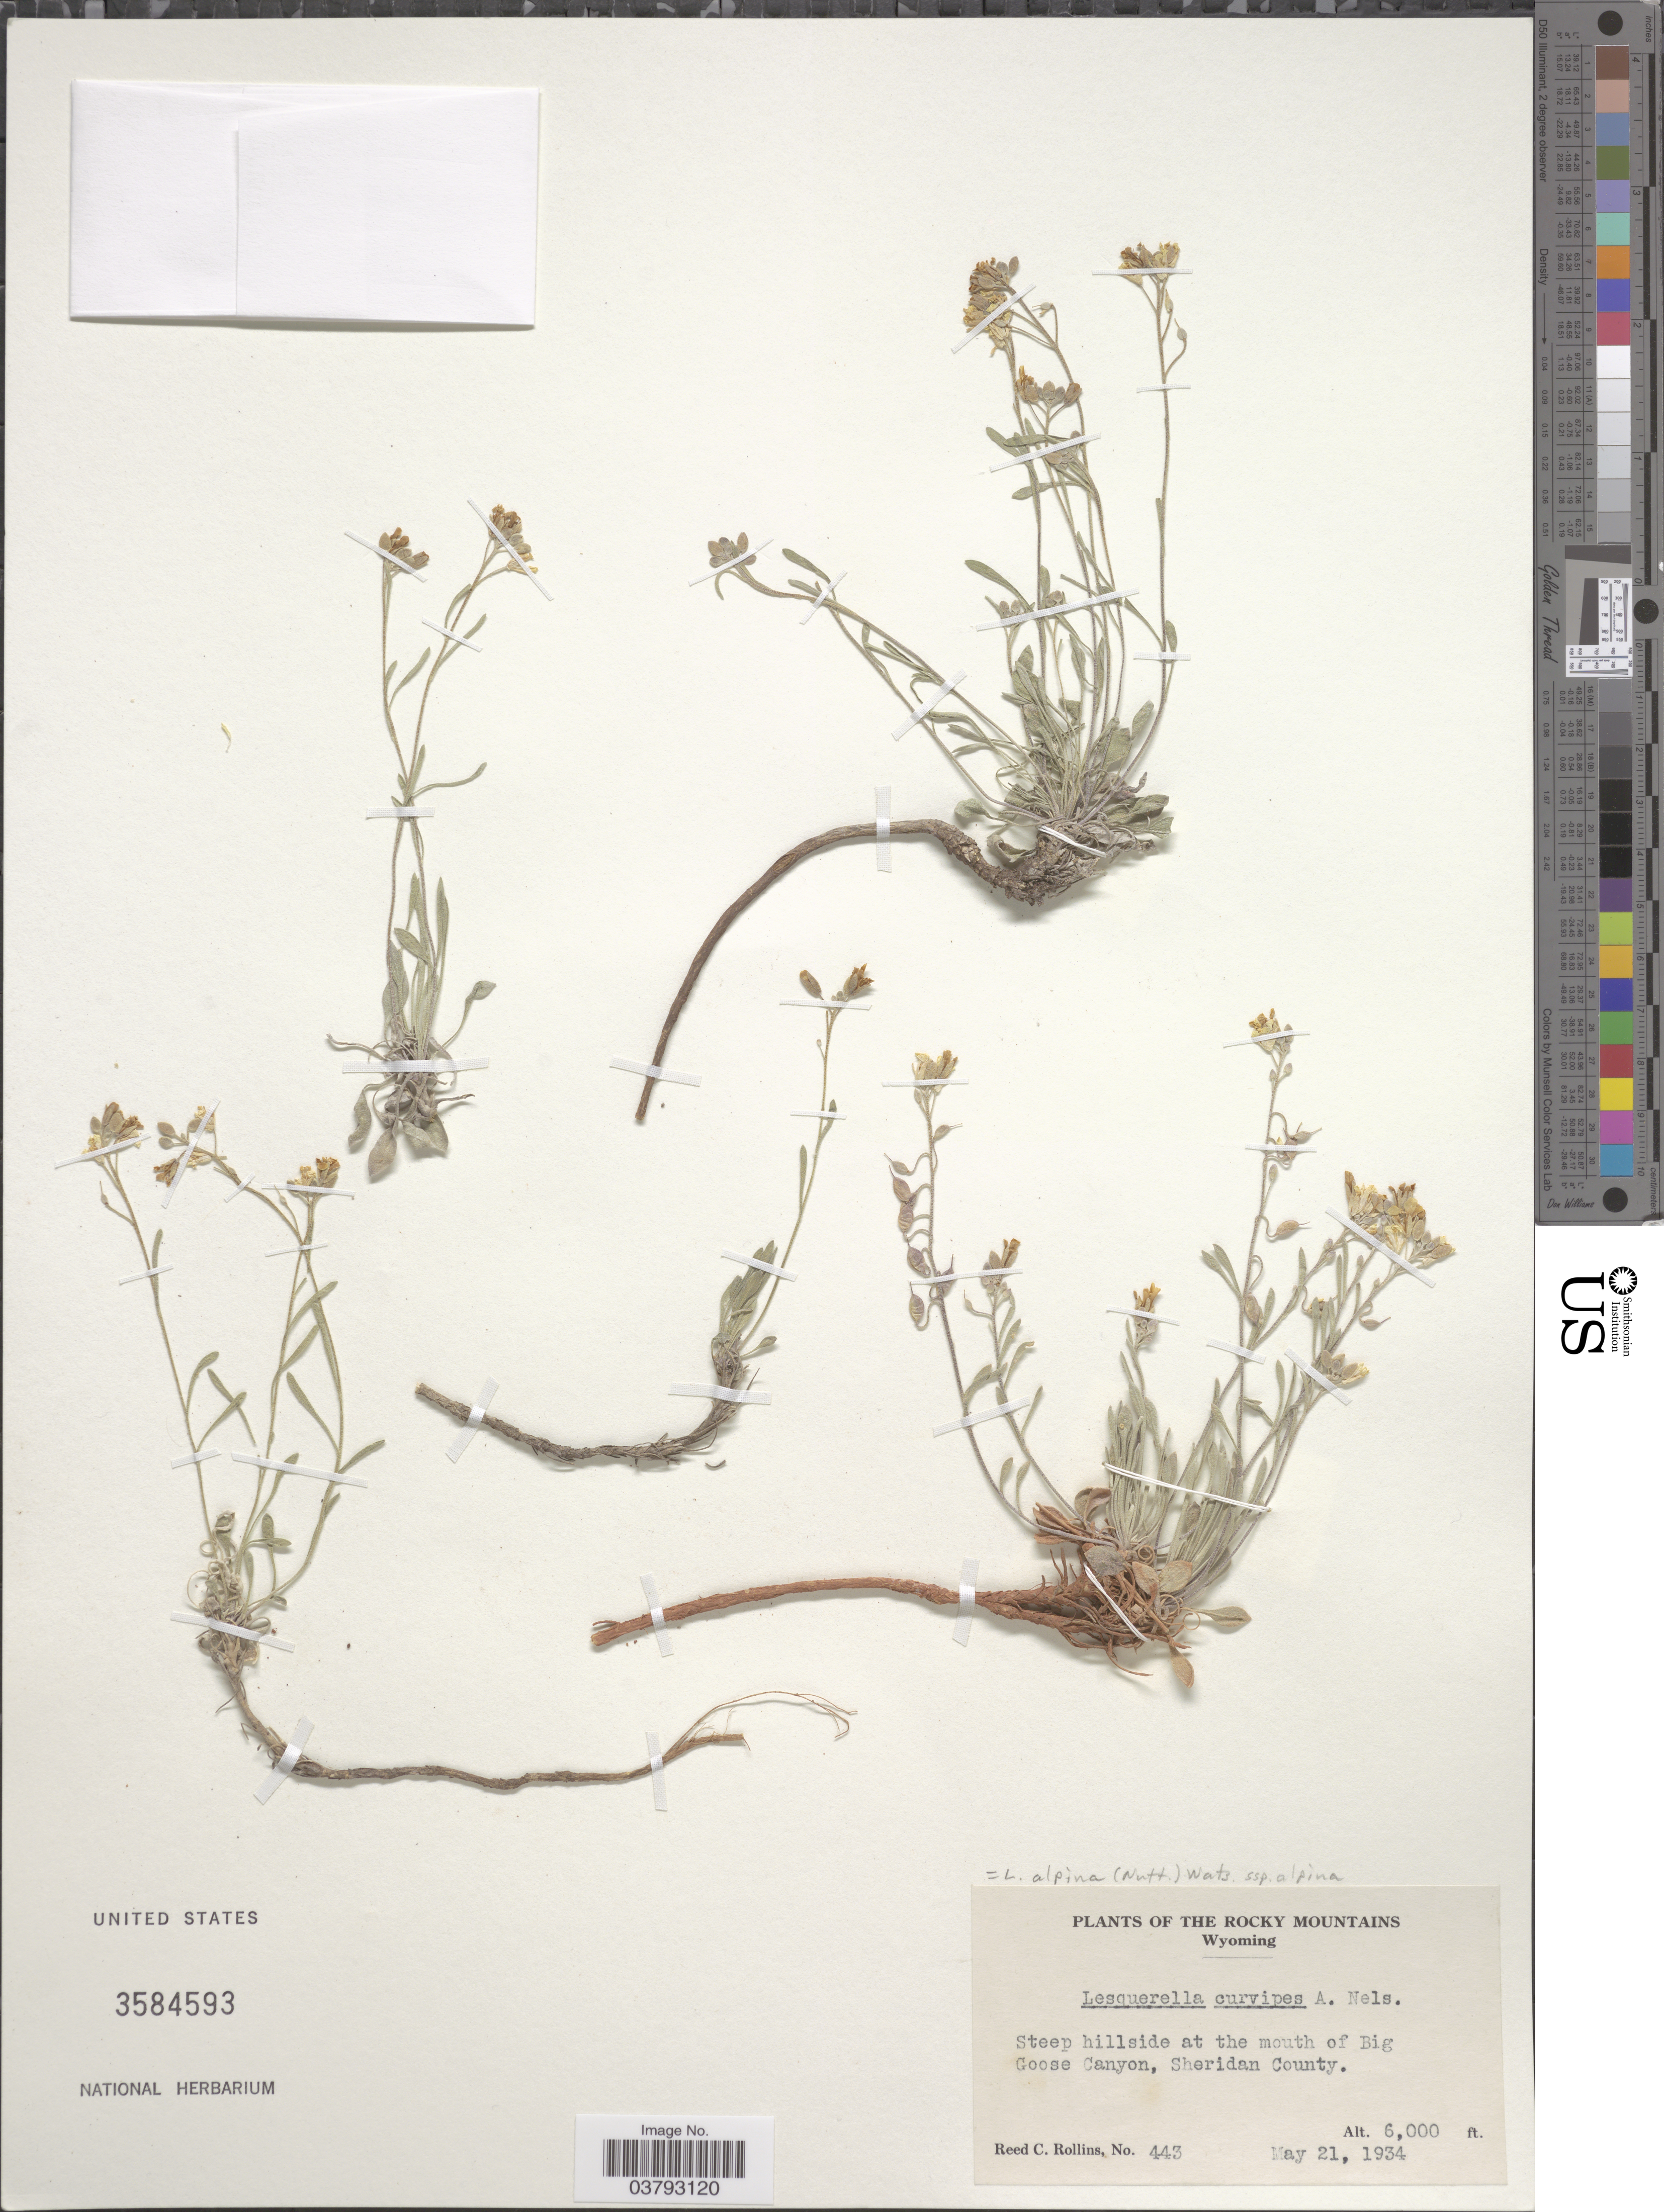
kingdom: Plantae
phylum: Tracheophyta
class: Magnoliopsida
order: Brassicales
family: Brassicaceae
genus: Lesquerella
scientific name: Lesquerella alpina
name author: (Nutt.) S. Watson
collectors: R. C. Rollins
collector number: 443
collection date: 1934-05-21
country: United States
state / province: Wyoming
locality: The Rocky Mountains. Steep hillside at the mouth of Big Goose Canyon, Sheridan County.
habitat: steep hillside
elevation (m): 1829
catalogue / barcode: US 3584593